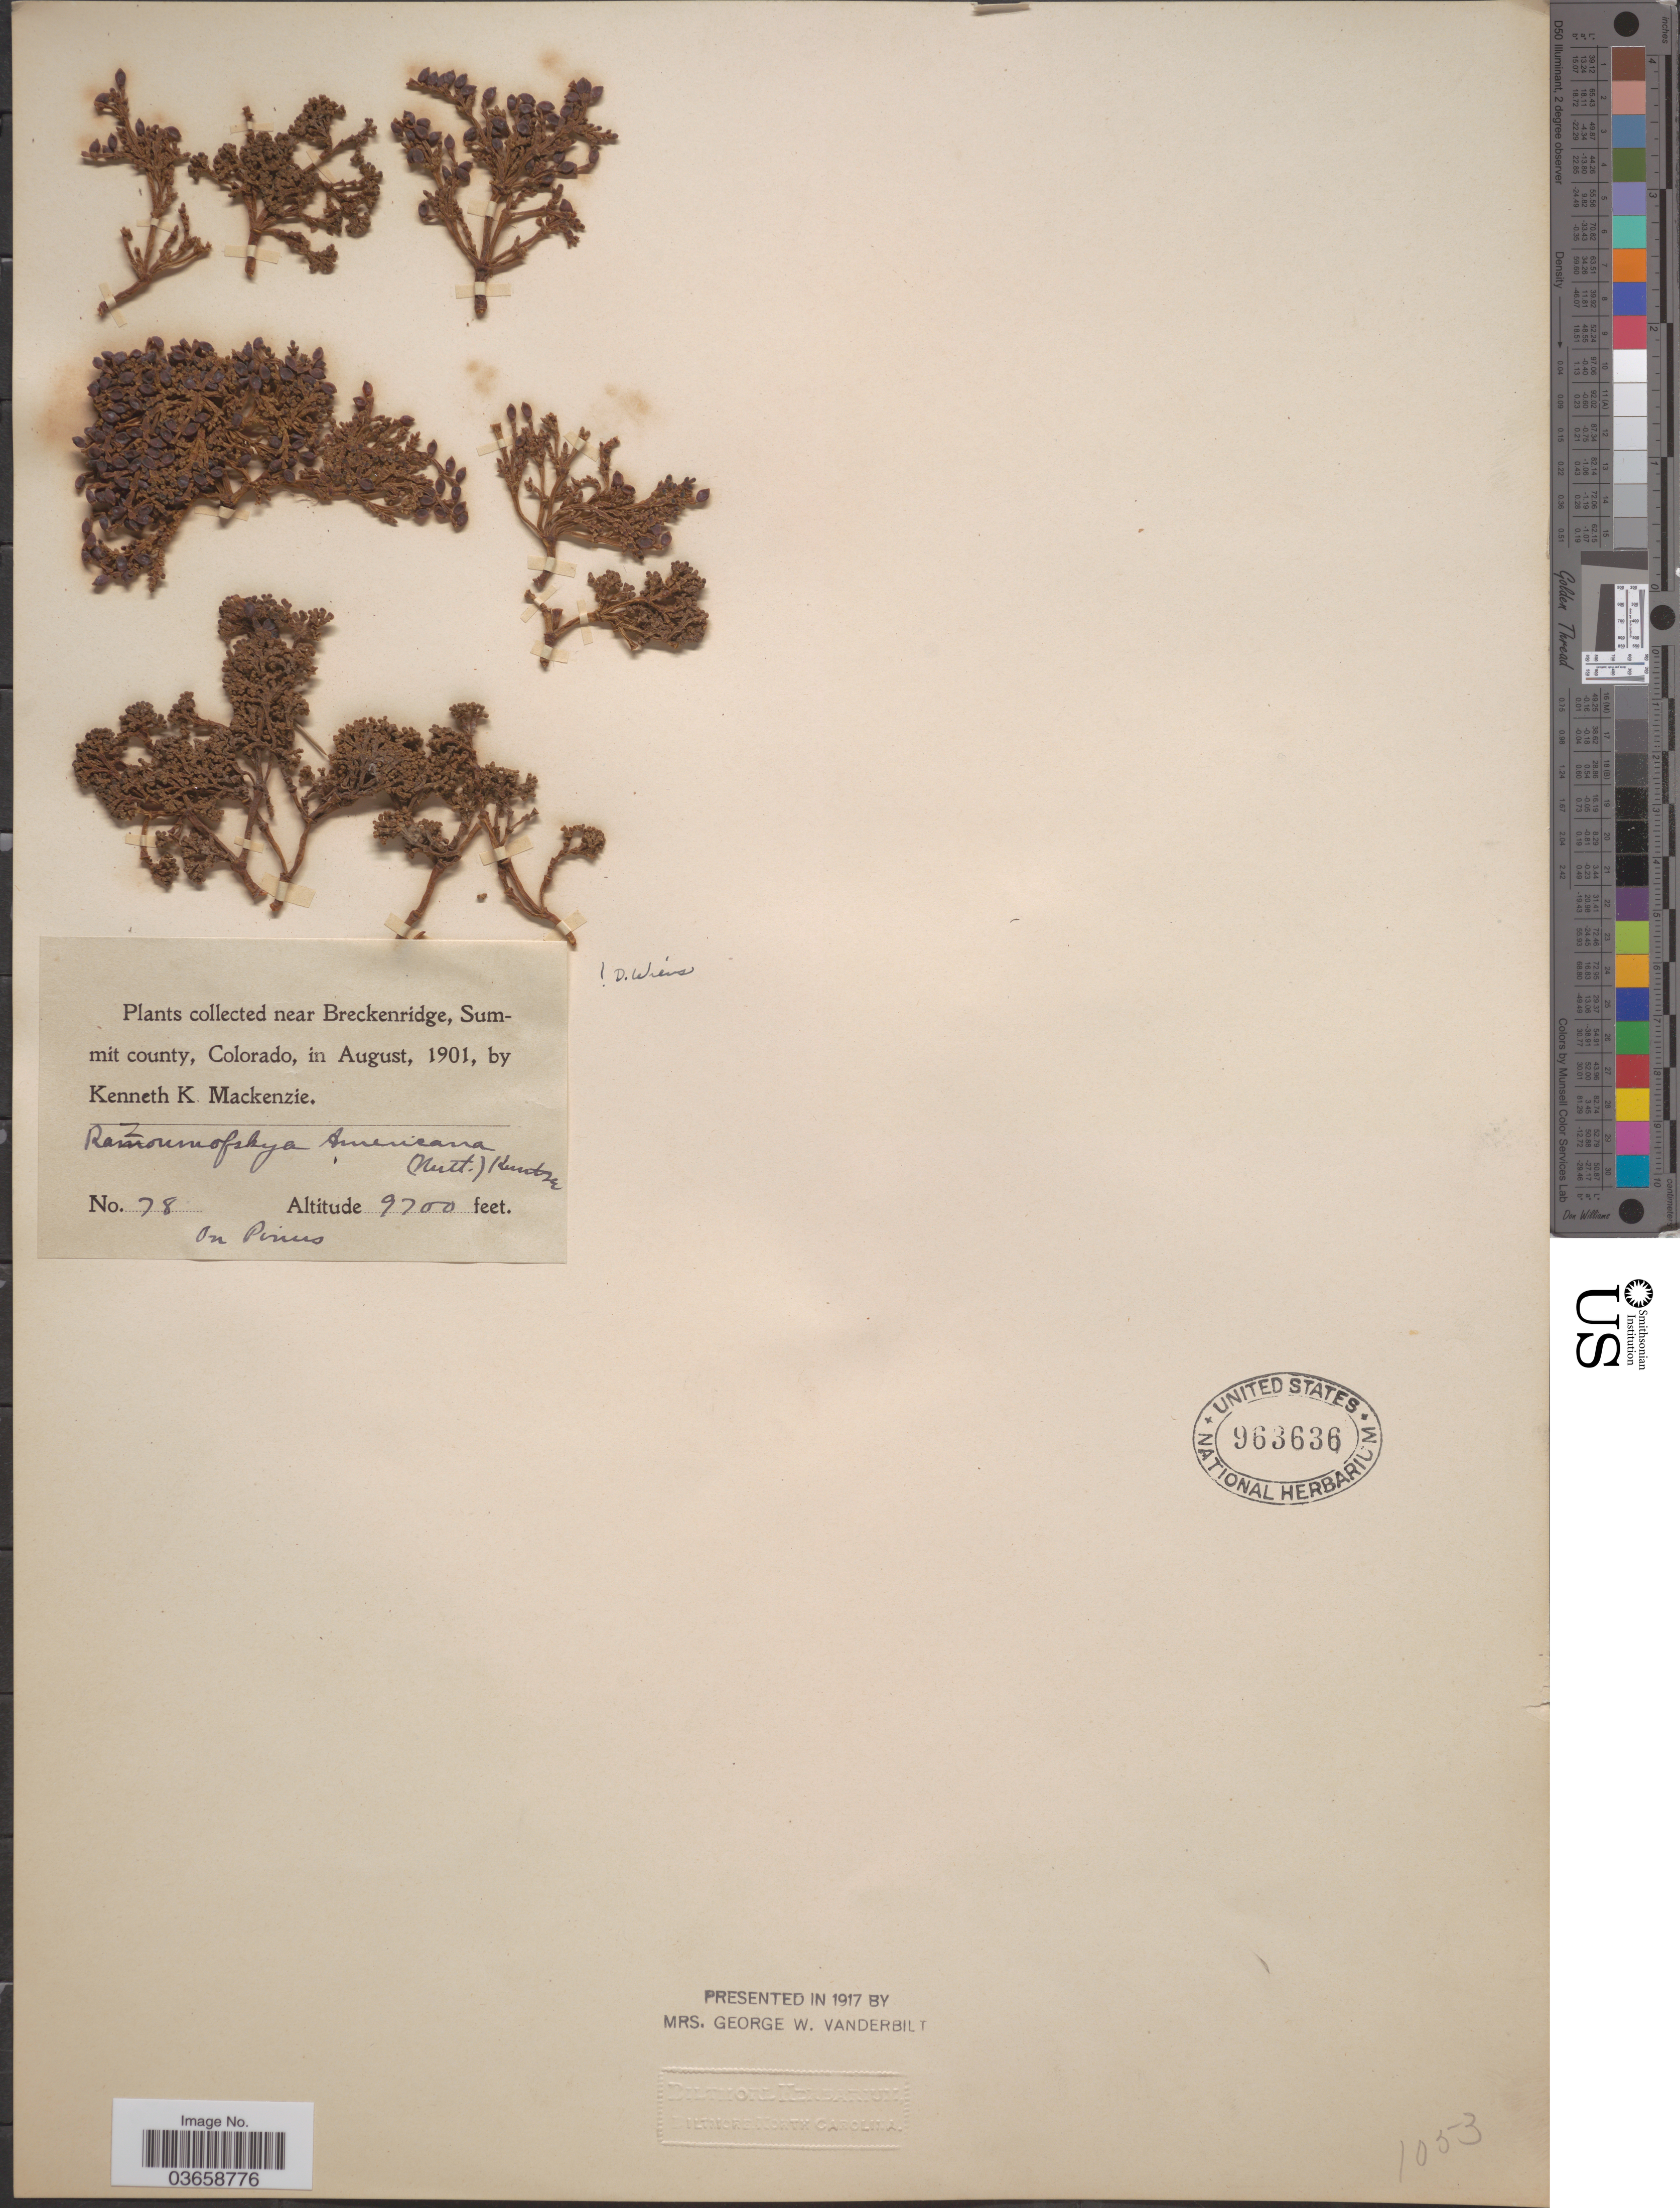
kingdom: Plantae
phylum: Tracheophyta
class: Magnoliopsida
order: Santalales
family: Viscaceae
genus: Arceuthobium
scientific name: Arceuthobium americanum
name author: Nutt. ex A. Gray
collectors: K. K. Mackenzie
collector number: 78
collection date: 1901-08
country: United States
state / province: Colorado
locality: Near Breckenridge, Summit County.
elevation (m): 2957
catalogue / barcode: US 963636